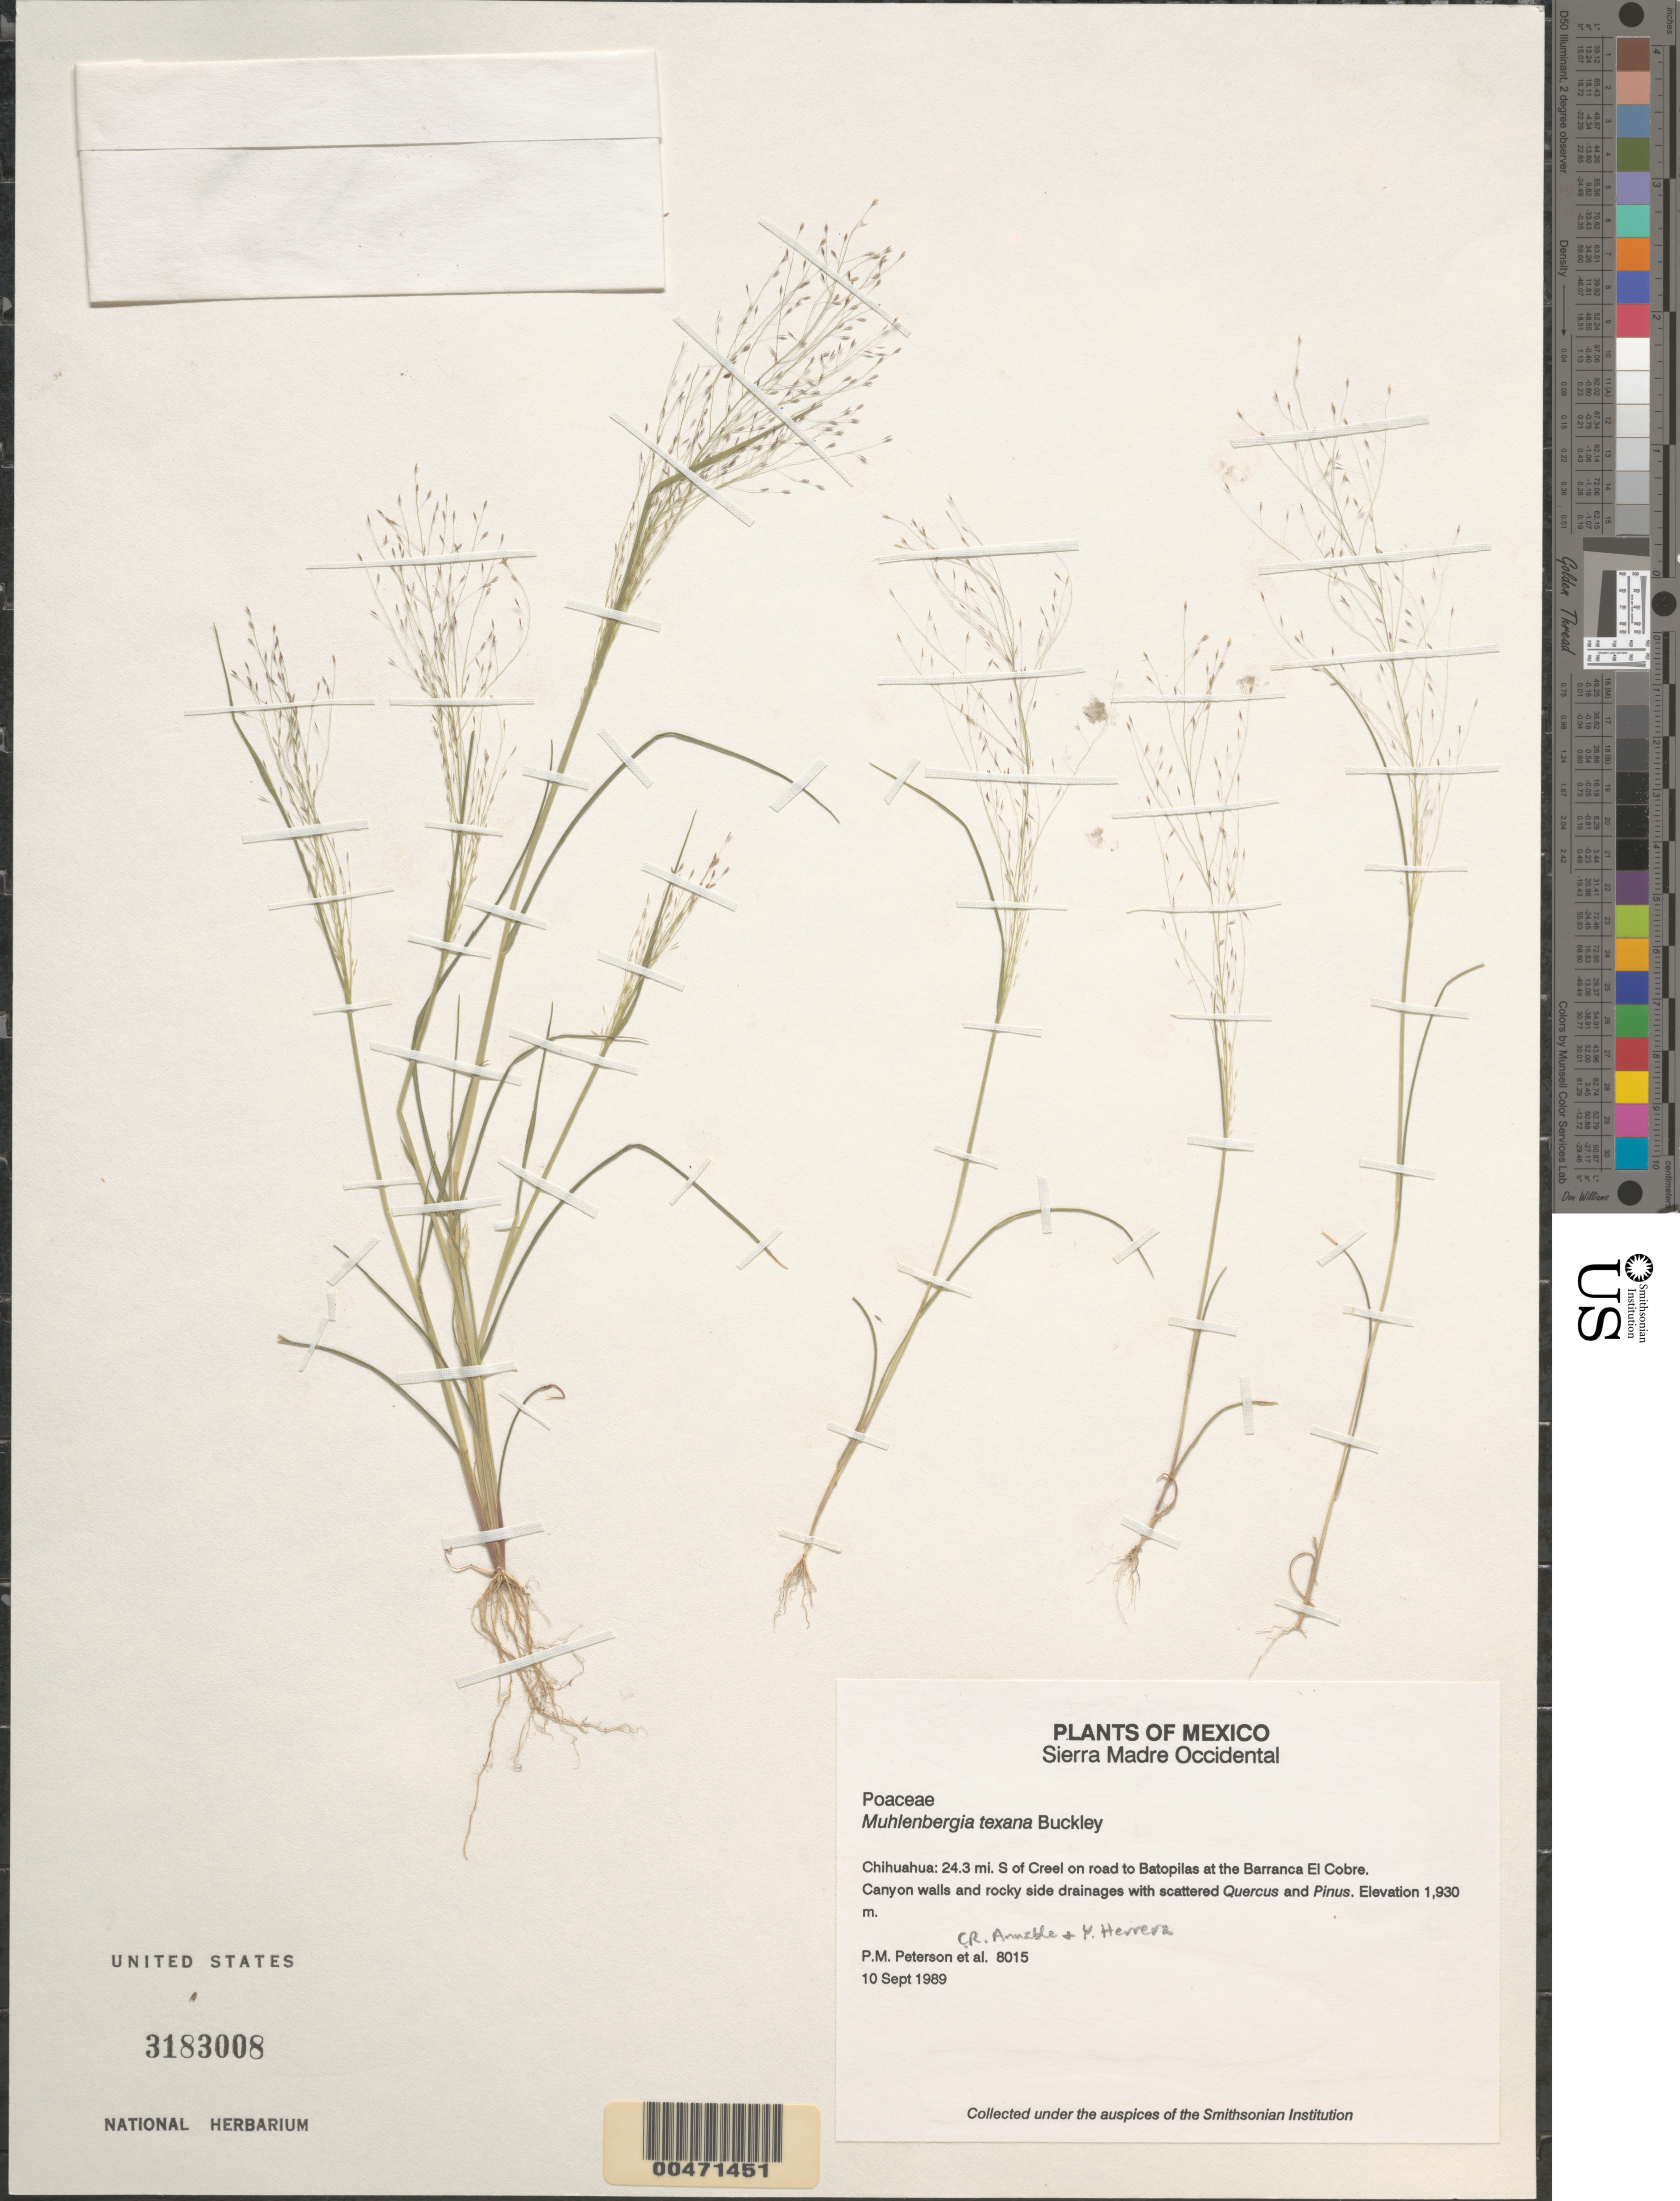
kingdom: Plantae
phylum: Tracheophyta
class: Liliopsida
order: Poales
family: Poaceae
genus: Muhlenbergia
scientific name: Muhlenbergia texana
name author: Buckley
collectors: P. M. Peterson, C. R. Annable & Y. Herrera Arrieta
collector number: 08015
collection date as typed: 10 Sep 1989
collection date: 1989-09-10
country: Mexico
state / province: Chihuahua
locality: Sierra Madre Occidental, 24.3 mi. S of Creel on road to Batopilas at the Barranca El Cobre.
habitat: Canyon walls and rocky side drainages with scattered Quercus and Pinus.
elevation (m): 1930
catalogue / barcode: US 3183008